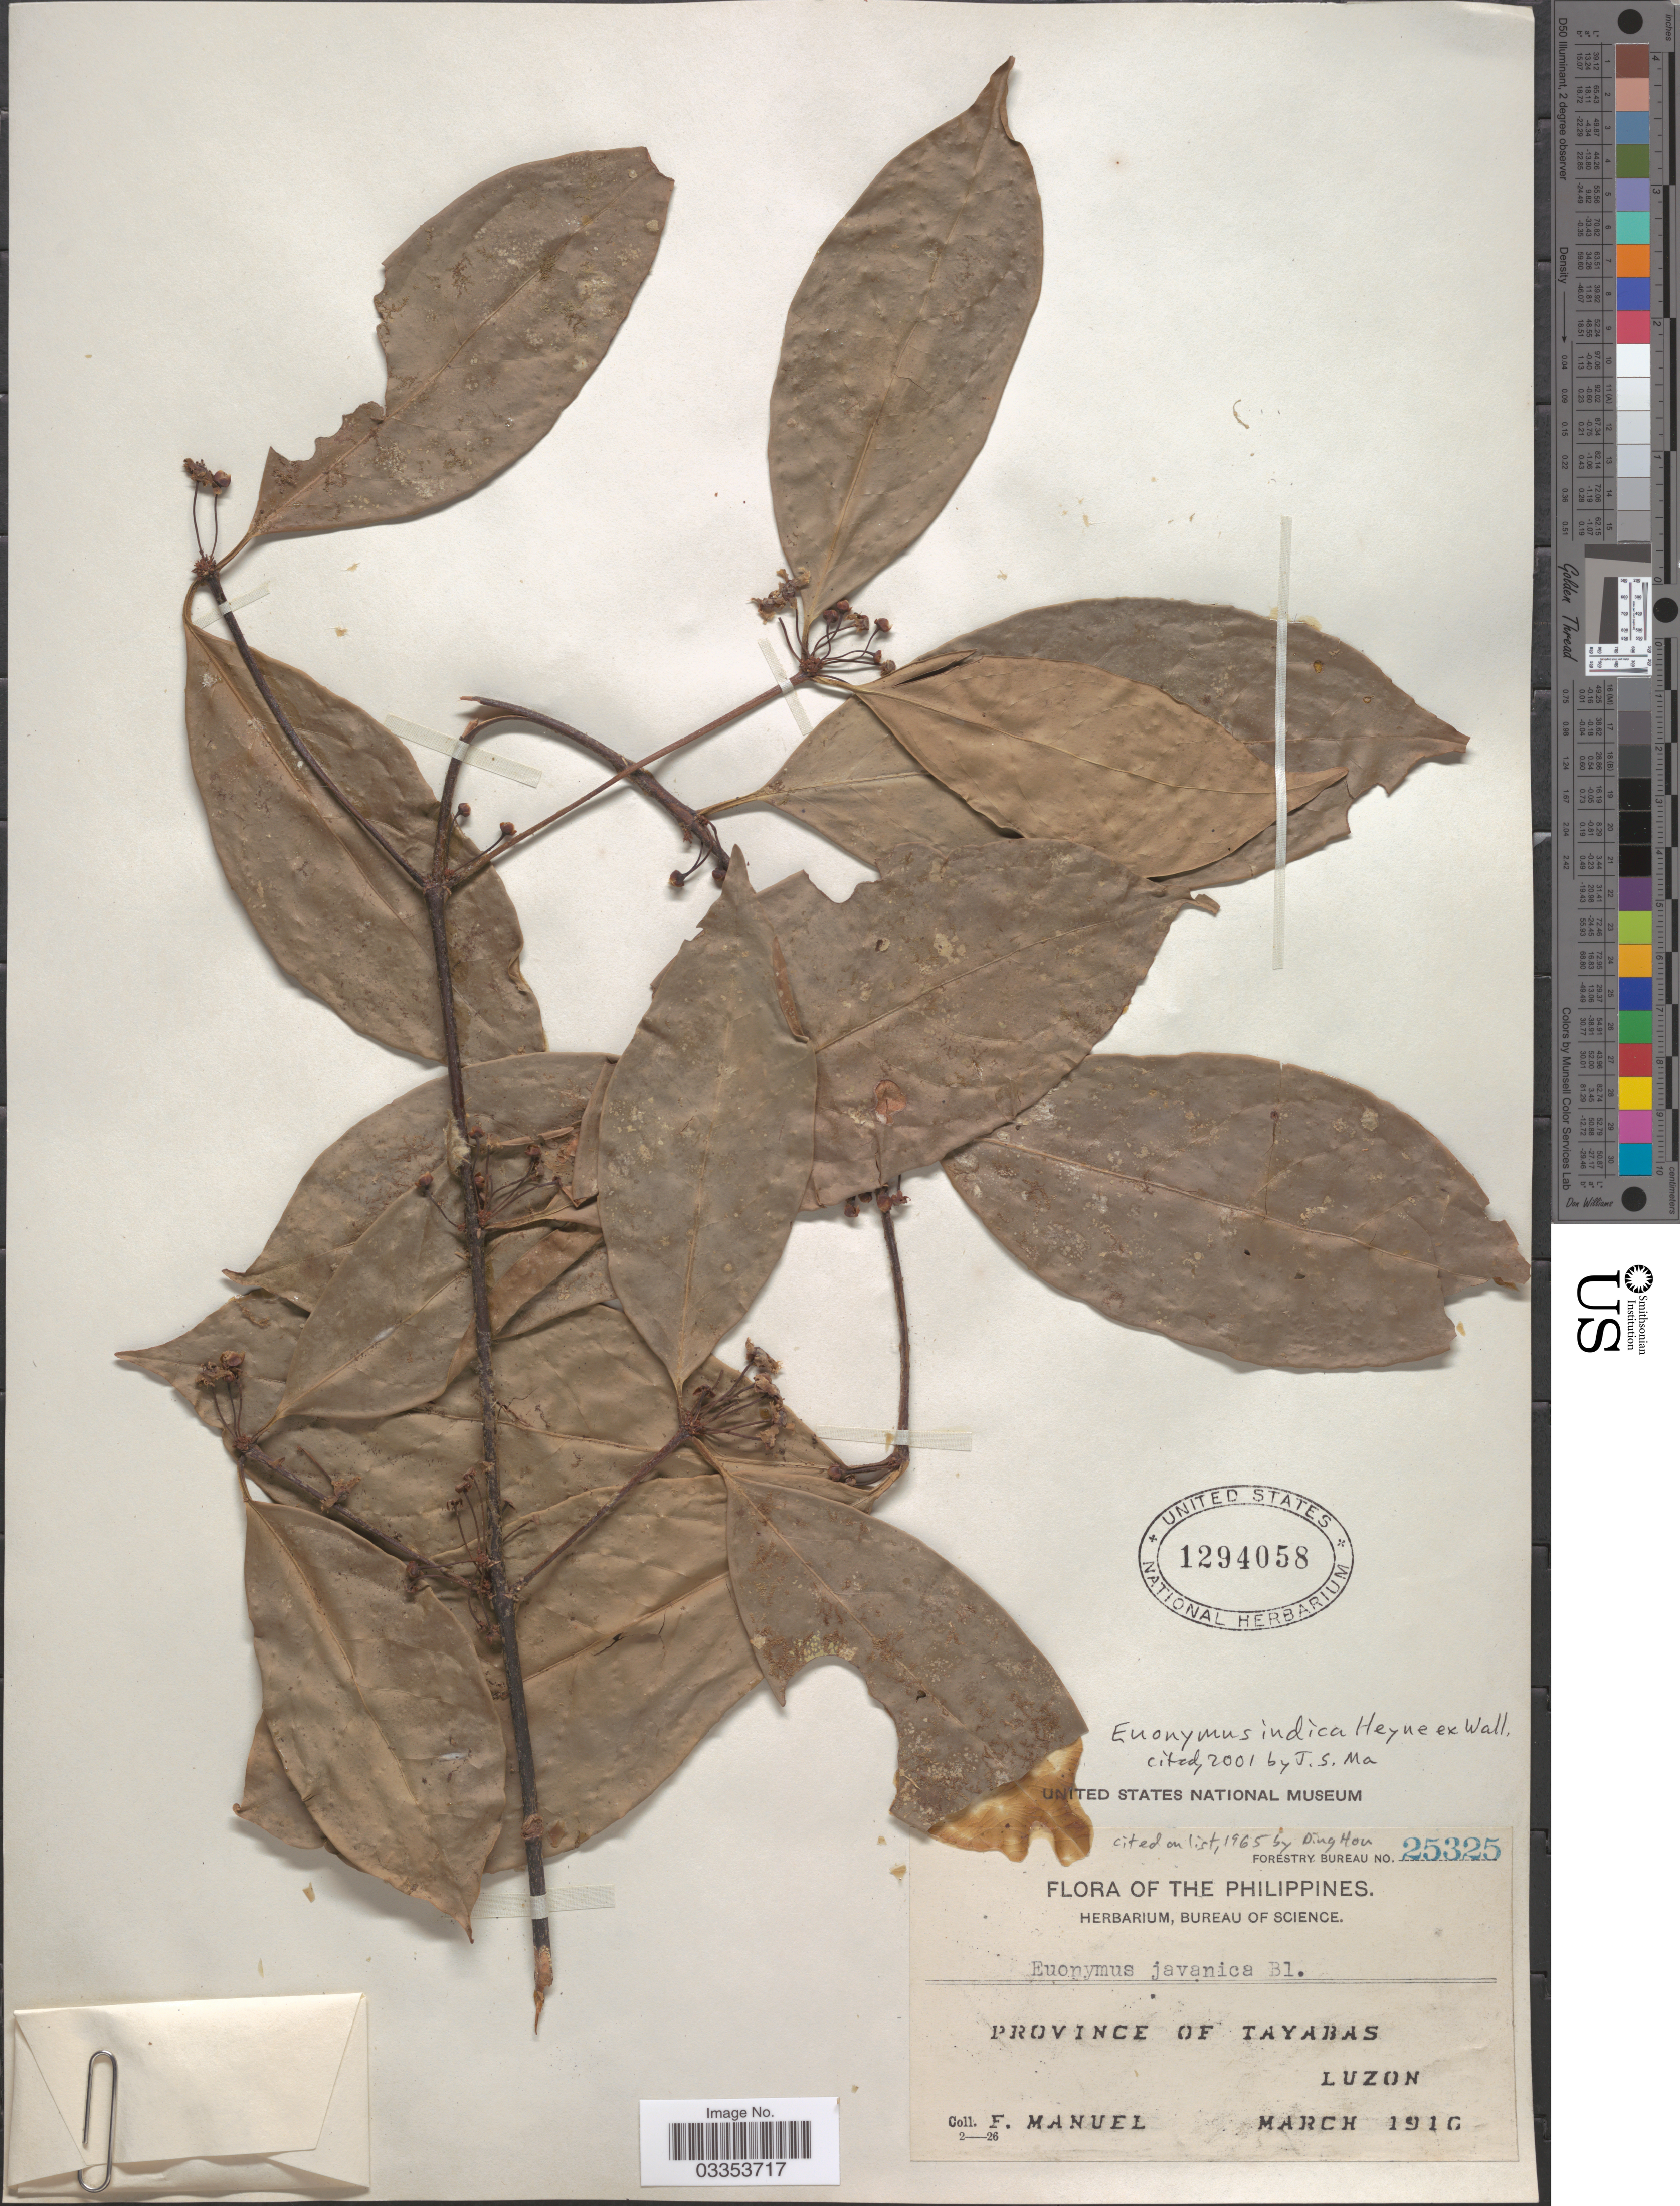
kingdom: Plantae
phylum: Tracheophyta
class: Magnoliopsida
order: Celastrales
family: Celastraceae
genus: Euonymus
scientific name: Euonymus indicus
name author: B. Heyne ex Wall.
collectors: F. Manuel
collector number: Forestry Bureau 25325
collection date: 1916-03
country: Philippines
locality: Province of Tayabas, Luzon.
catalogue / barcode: US 1294058